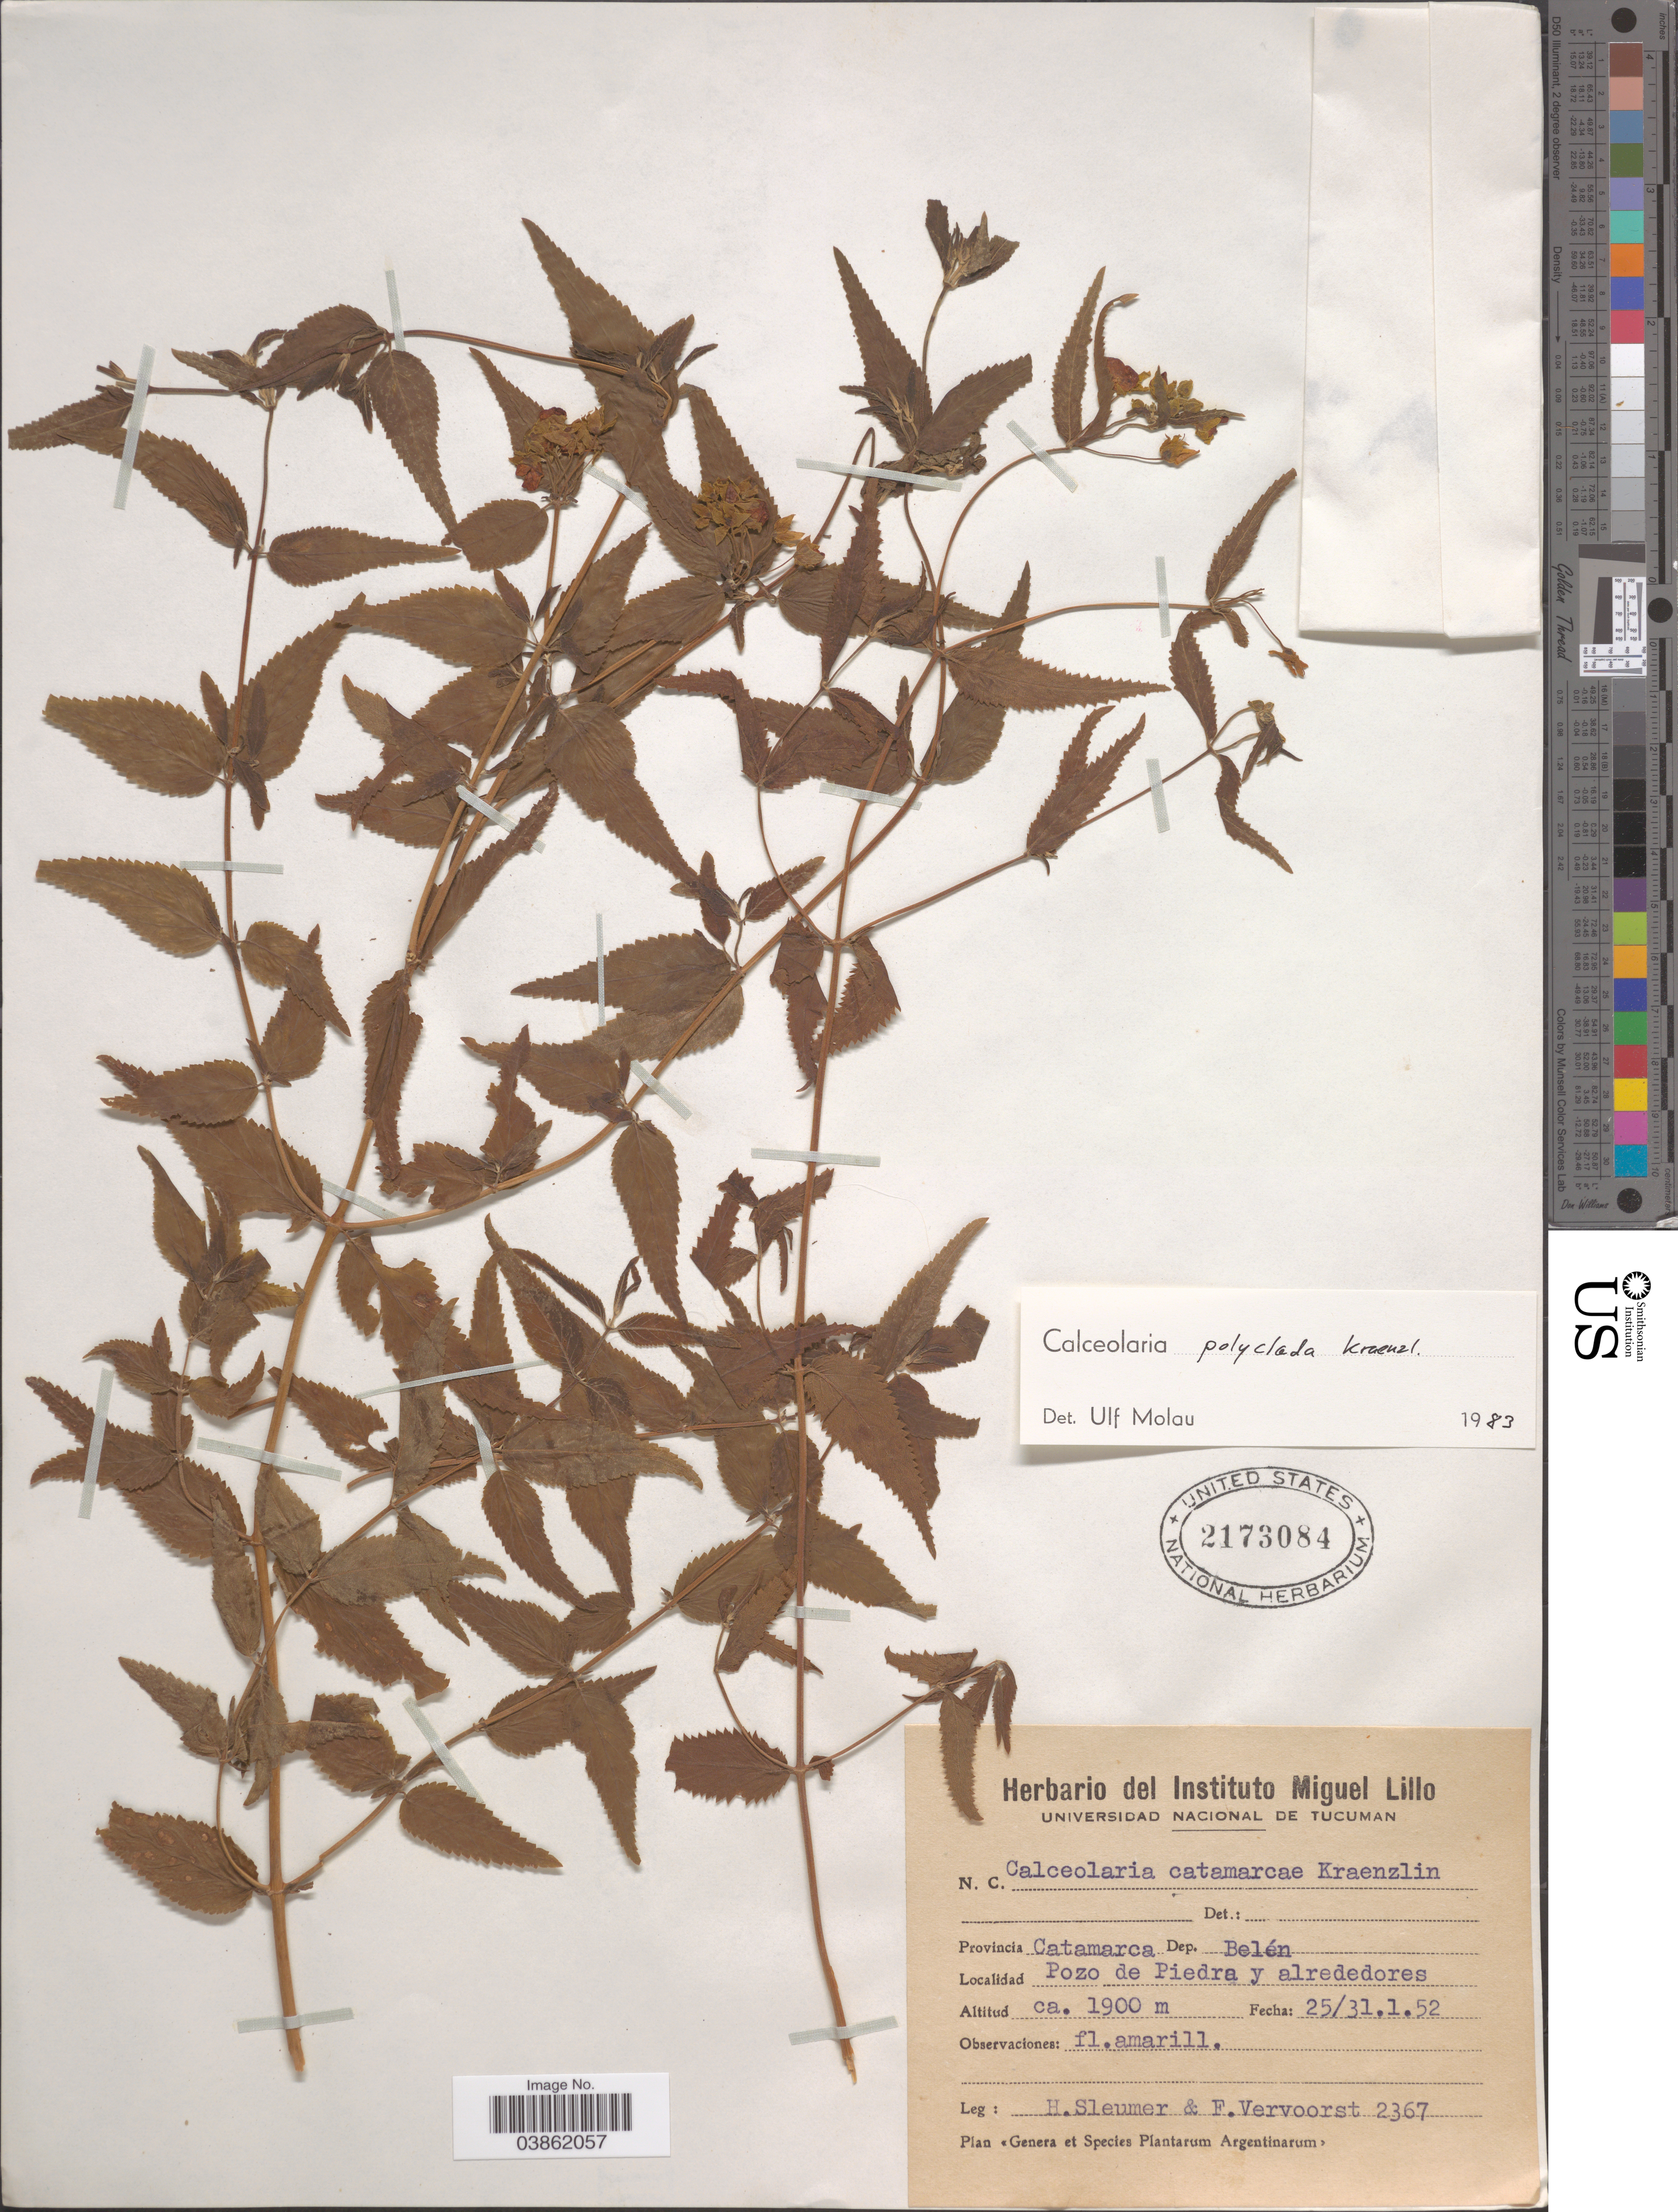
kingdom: Plantae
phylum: Tracheophyta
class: Magnoliopsida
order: Lamiales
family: Calceolariaceae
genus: Calceolaria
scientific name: Calceolaria polyclada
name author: Kraenzl.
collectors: H. O. Sleumer & F. Vervoorst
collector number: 2367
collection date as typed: Transcribed d/m/y: 25/1/52 to 31/1/52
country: Argentina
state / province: Catamarca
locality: Dep. Belén. Pozo de Piedra y alrededores.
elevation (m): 1900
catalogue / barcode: US 2173084